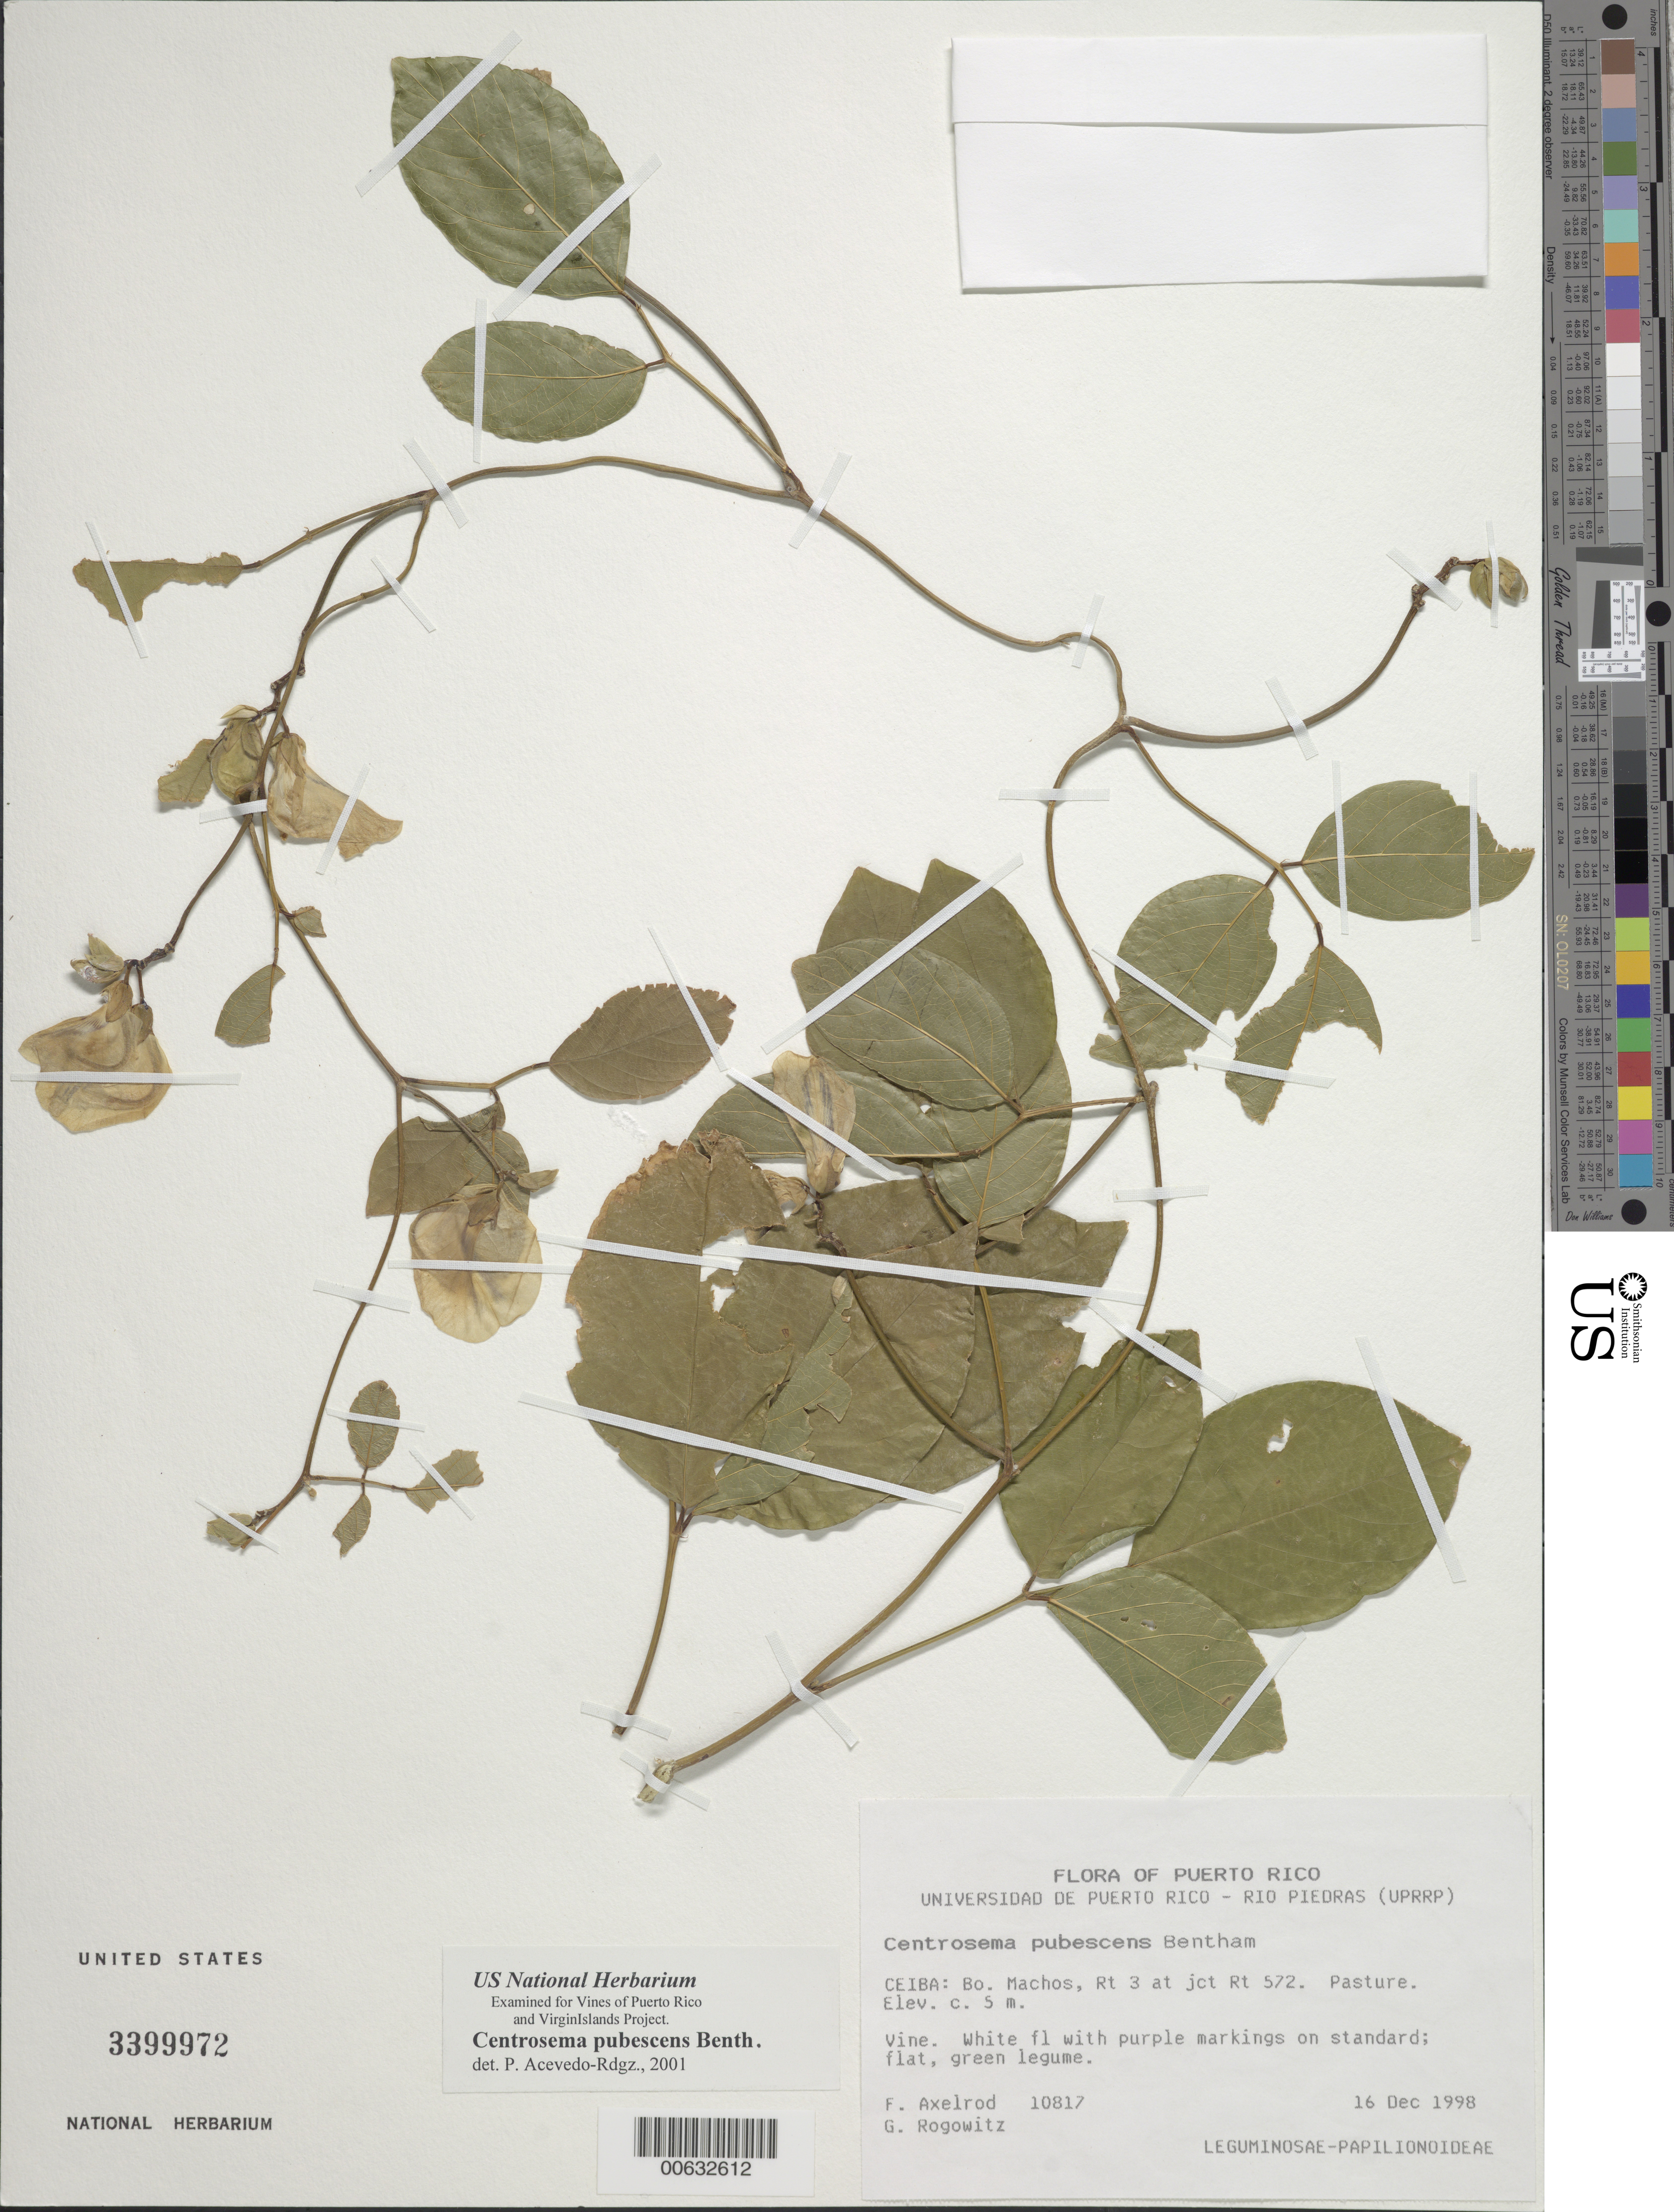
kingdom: Plantae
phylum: Tracheophyta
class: Magnoliopsida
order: Fabales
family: Fabaceae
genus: Centrosema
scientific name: Centrosema pubescens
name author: Benth.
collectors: F. S. Axelrod & G. Rogowitz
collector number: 10817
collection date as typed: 16 Dec 1998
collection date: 1998-12-16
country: Puerto Rico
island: Greater Antilles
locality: Ceiba: Bo. Machos, Rt 3 at jct Rt 572.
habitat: Pasture.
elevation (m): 5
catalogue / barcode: US 3399972